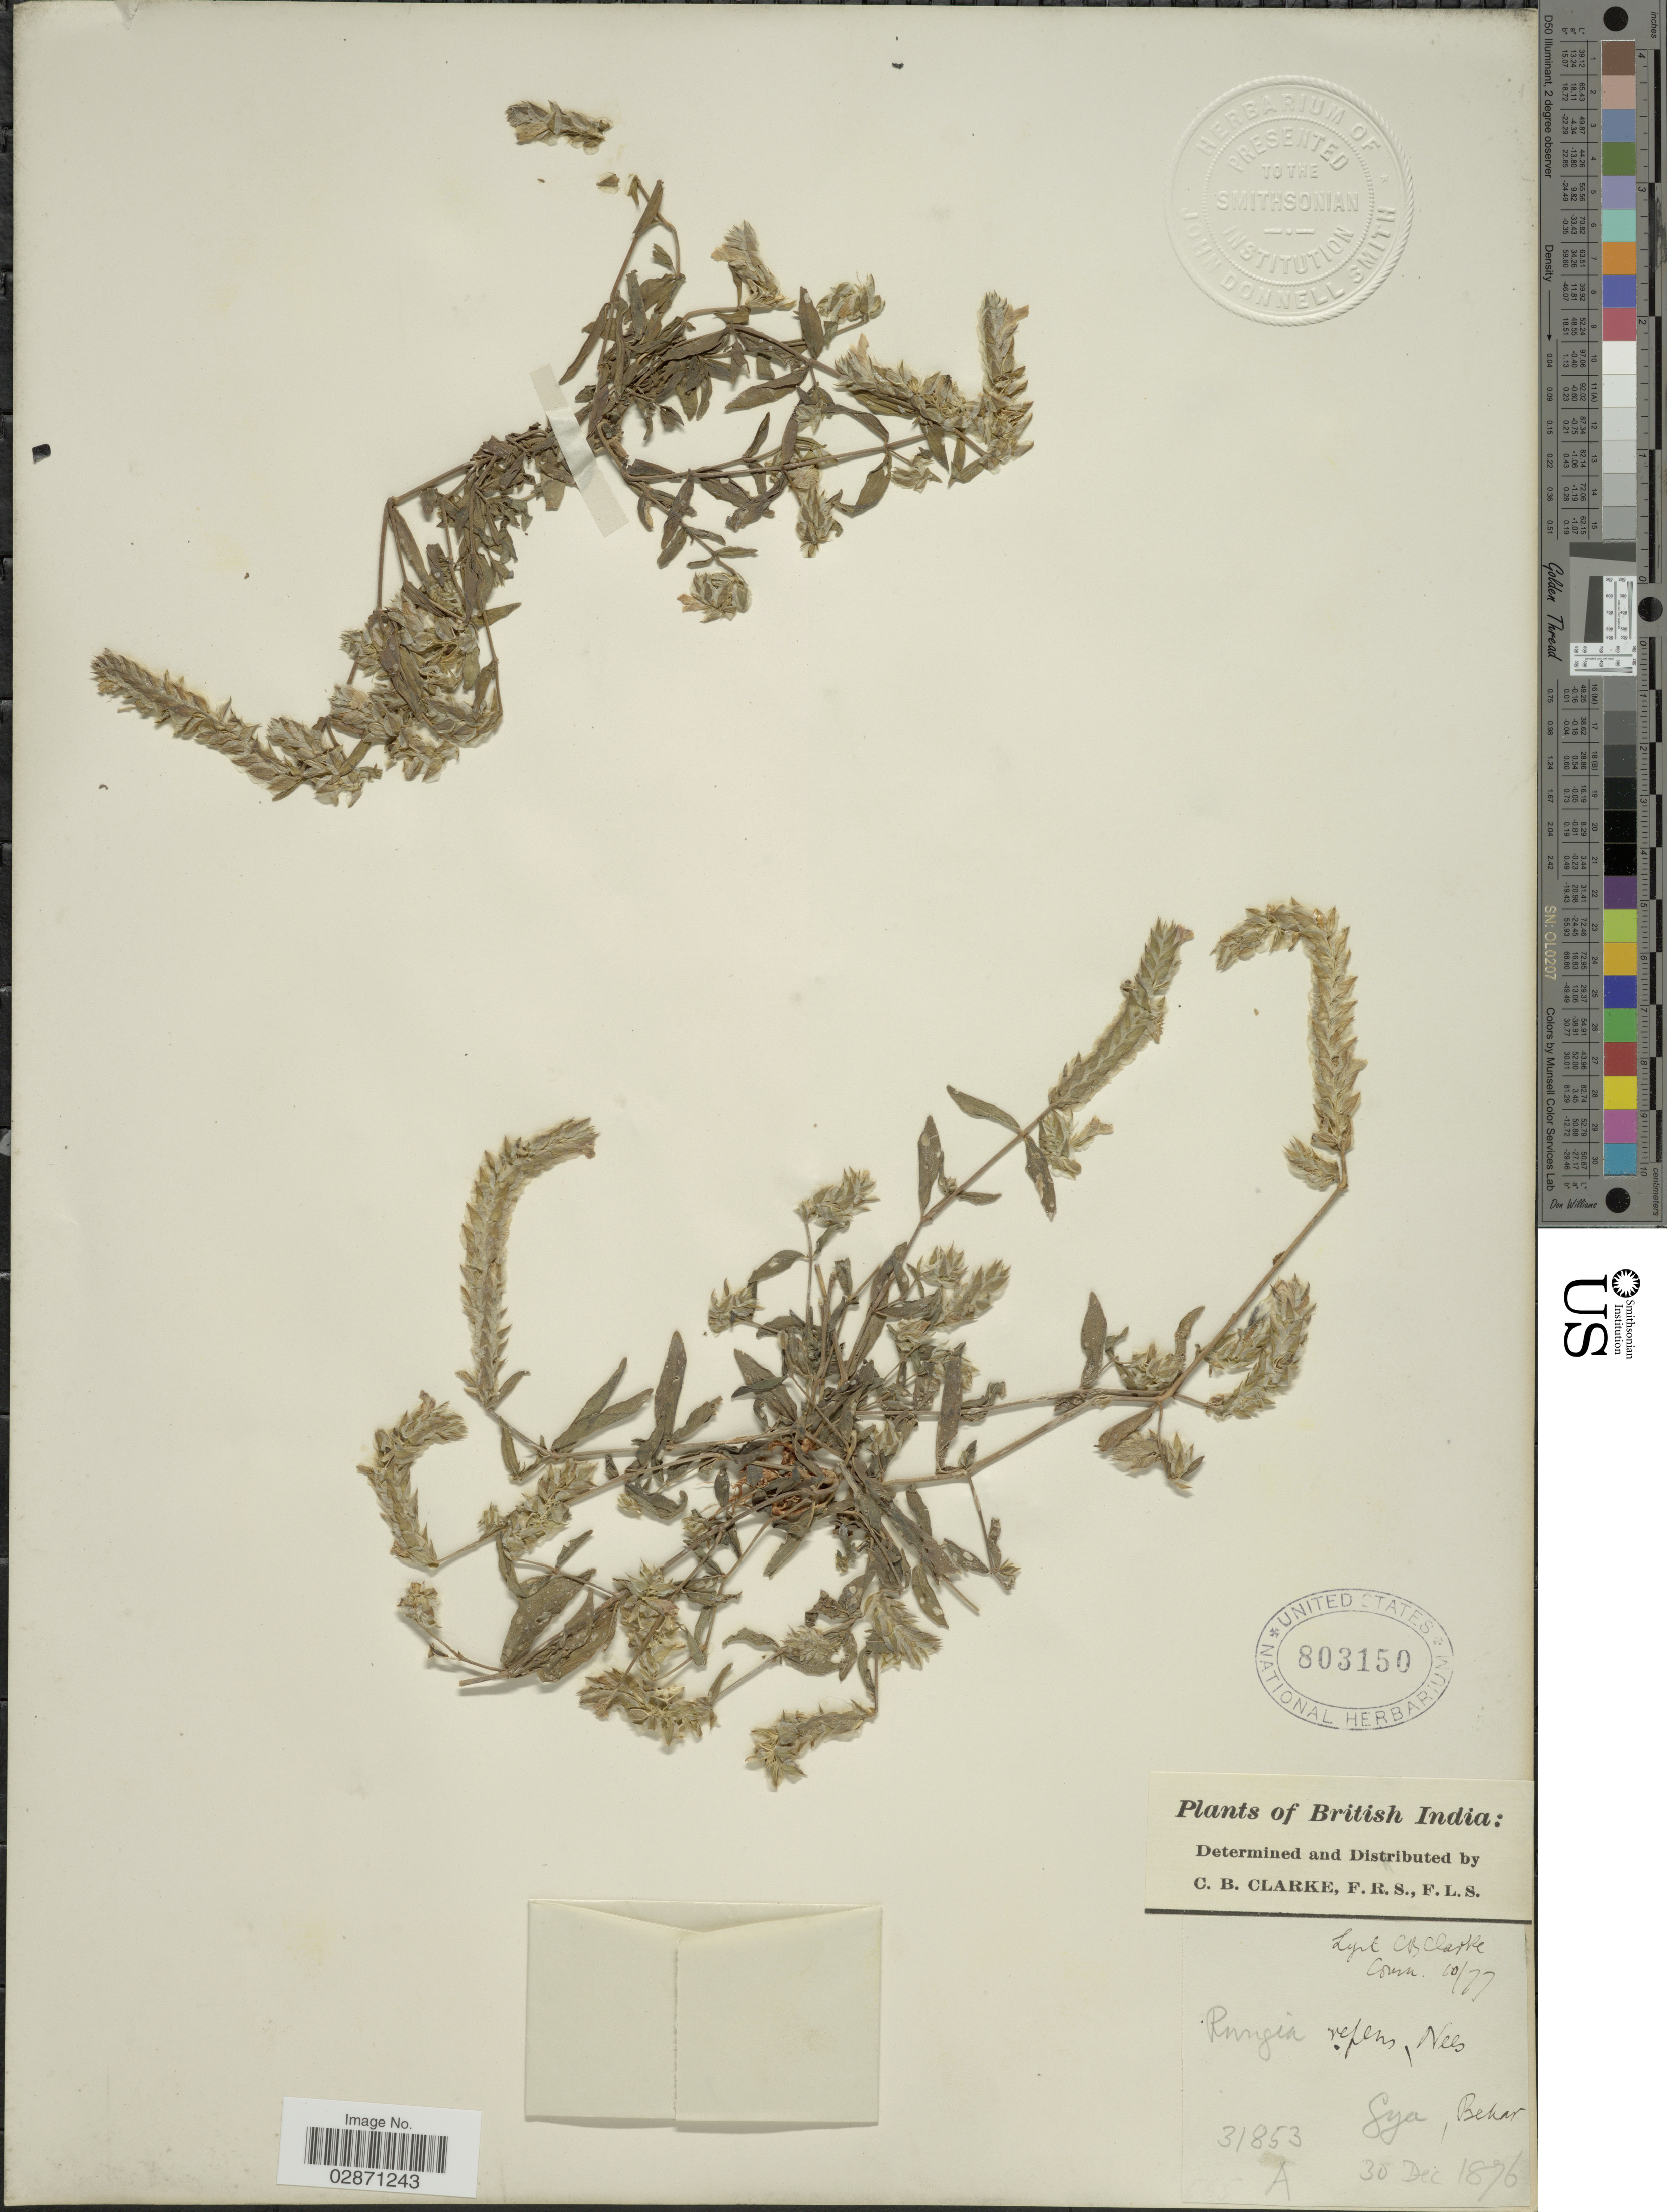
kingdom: Plantae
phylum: Tracheophyta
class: Magnoliopsida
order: Lamiales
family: Acanthaceae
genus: Rungia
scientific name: Rungia repens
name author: (L.) Nees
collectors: C. B. Clarke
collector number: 31853A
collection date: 1876-12-30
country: India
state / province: Bihar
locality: British India. Gya, Behar.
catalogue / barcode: US 803150